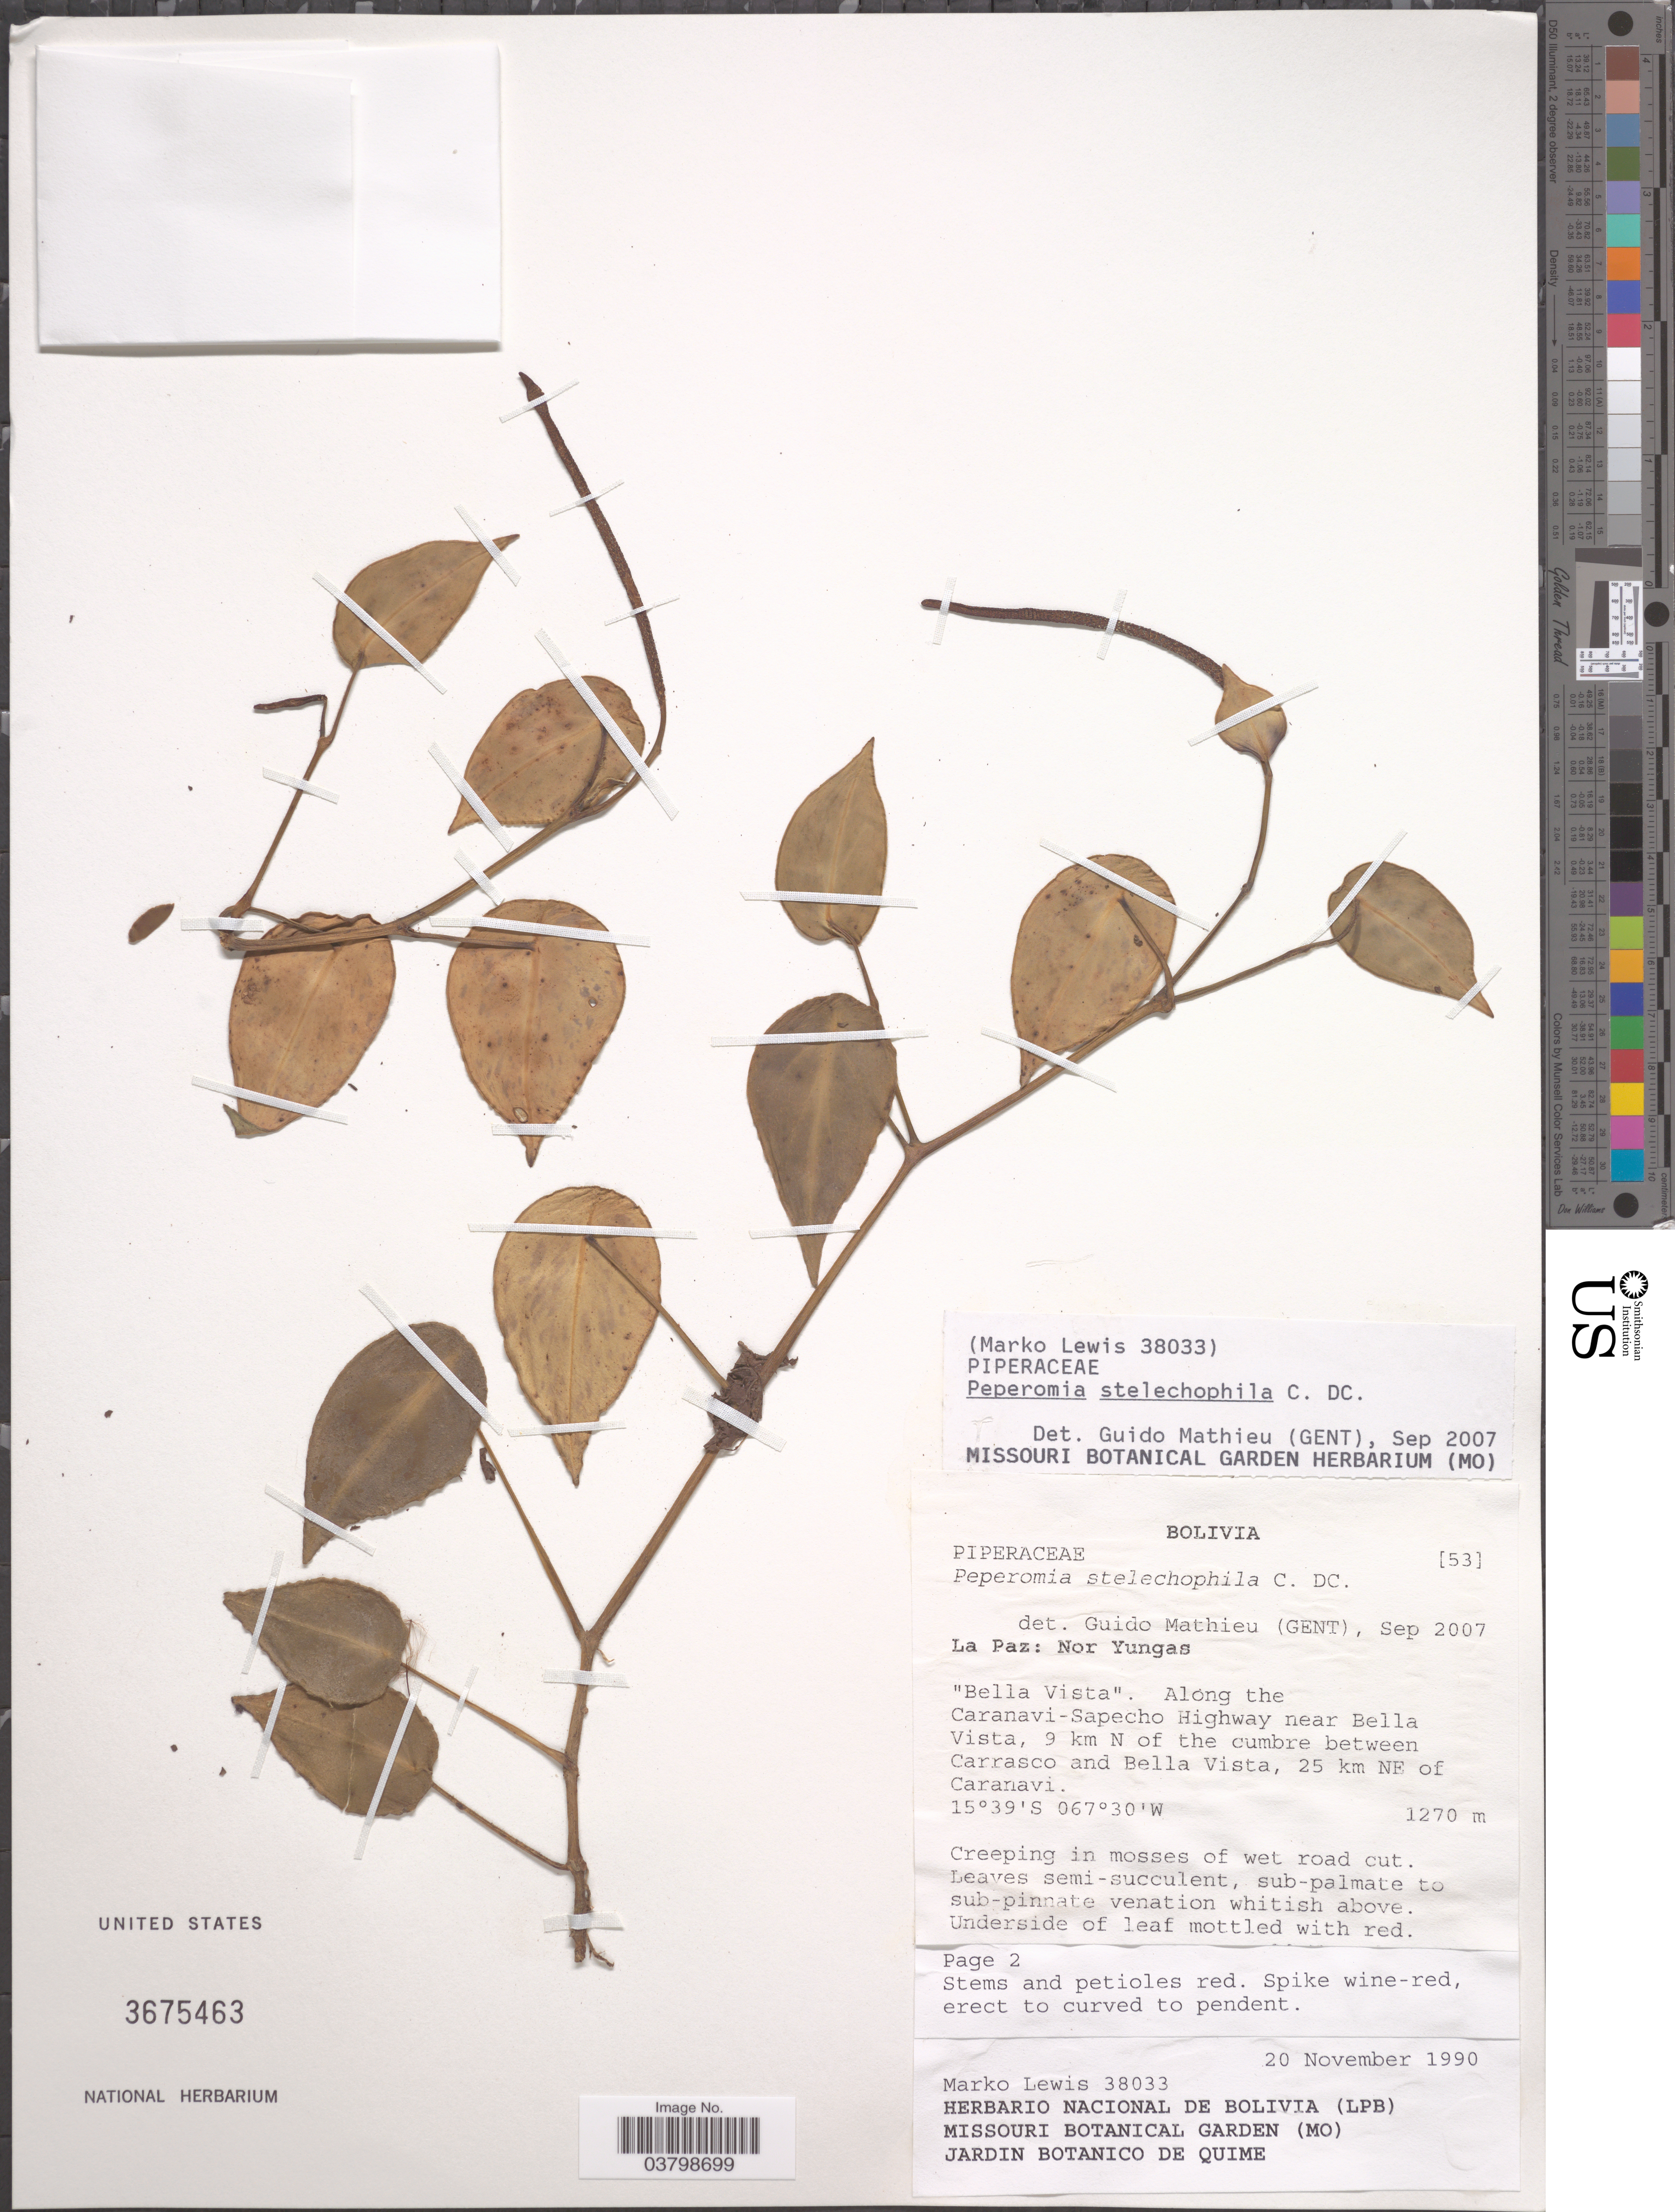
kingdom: Plantae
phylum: Tracheophyta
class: Magnoliopsida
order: Piperales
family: Piperaceae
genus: Peperomia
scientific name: Peperomia stelechophila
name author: C. DC.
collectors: M. A. Lewis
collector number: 38033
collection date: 1990-11-20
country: Bolivia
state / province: La Paz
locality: Nor Yungas. 'Bella Vista'. Along the Caranavi-Sapecho Highway near Bella Vista, 9 km N of the cumbre between Carrasco and Bella Vista, 25 km NE of Caranavi.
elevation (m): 1270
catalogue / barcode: US 3675463